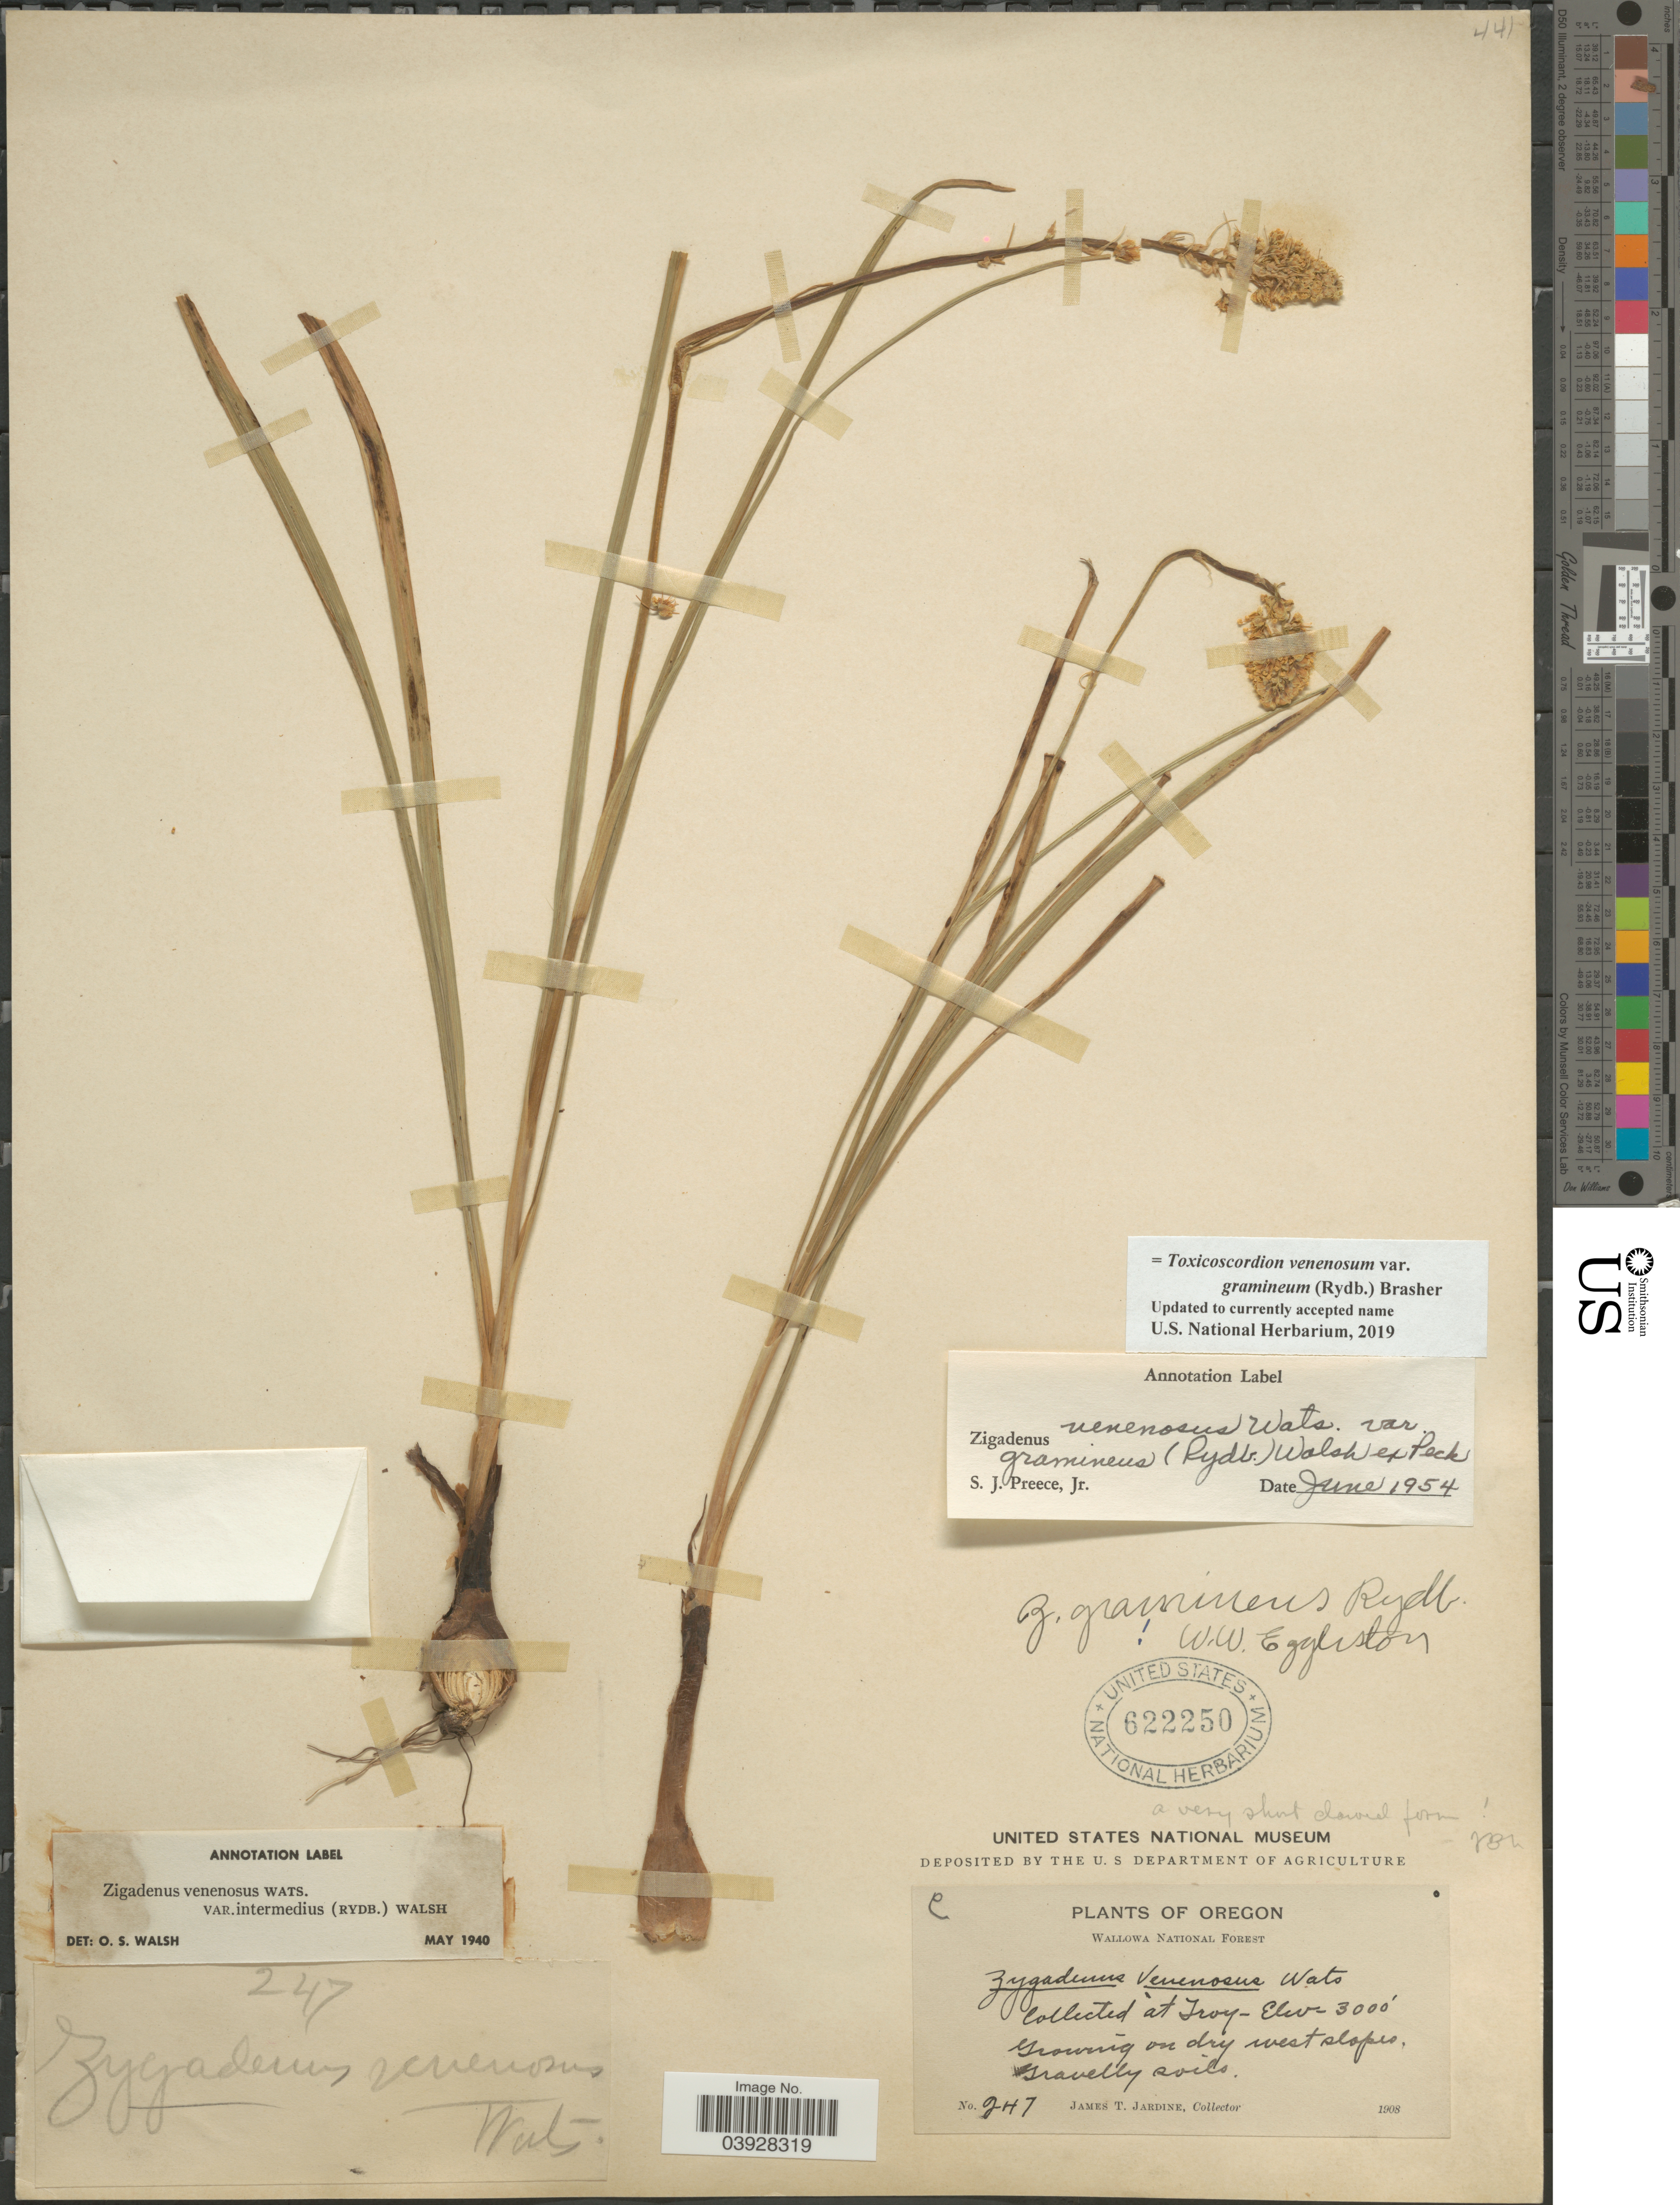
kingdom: Plantae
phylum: Tracheophyta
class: Liliopsida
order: Liliales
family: Melanthiaceae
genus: Toxicoscordion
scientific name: Toxicoscordion venenosum var. gramineum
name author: (Rydb.) Brasher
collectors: J. T. Jardine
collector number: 247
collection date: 1908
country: United States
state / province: Oregon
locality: Wallowa National Forest. Troy.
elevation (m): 914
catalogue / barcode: US 622250